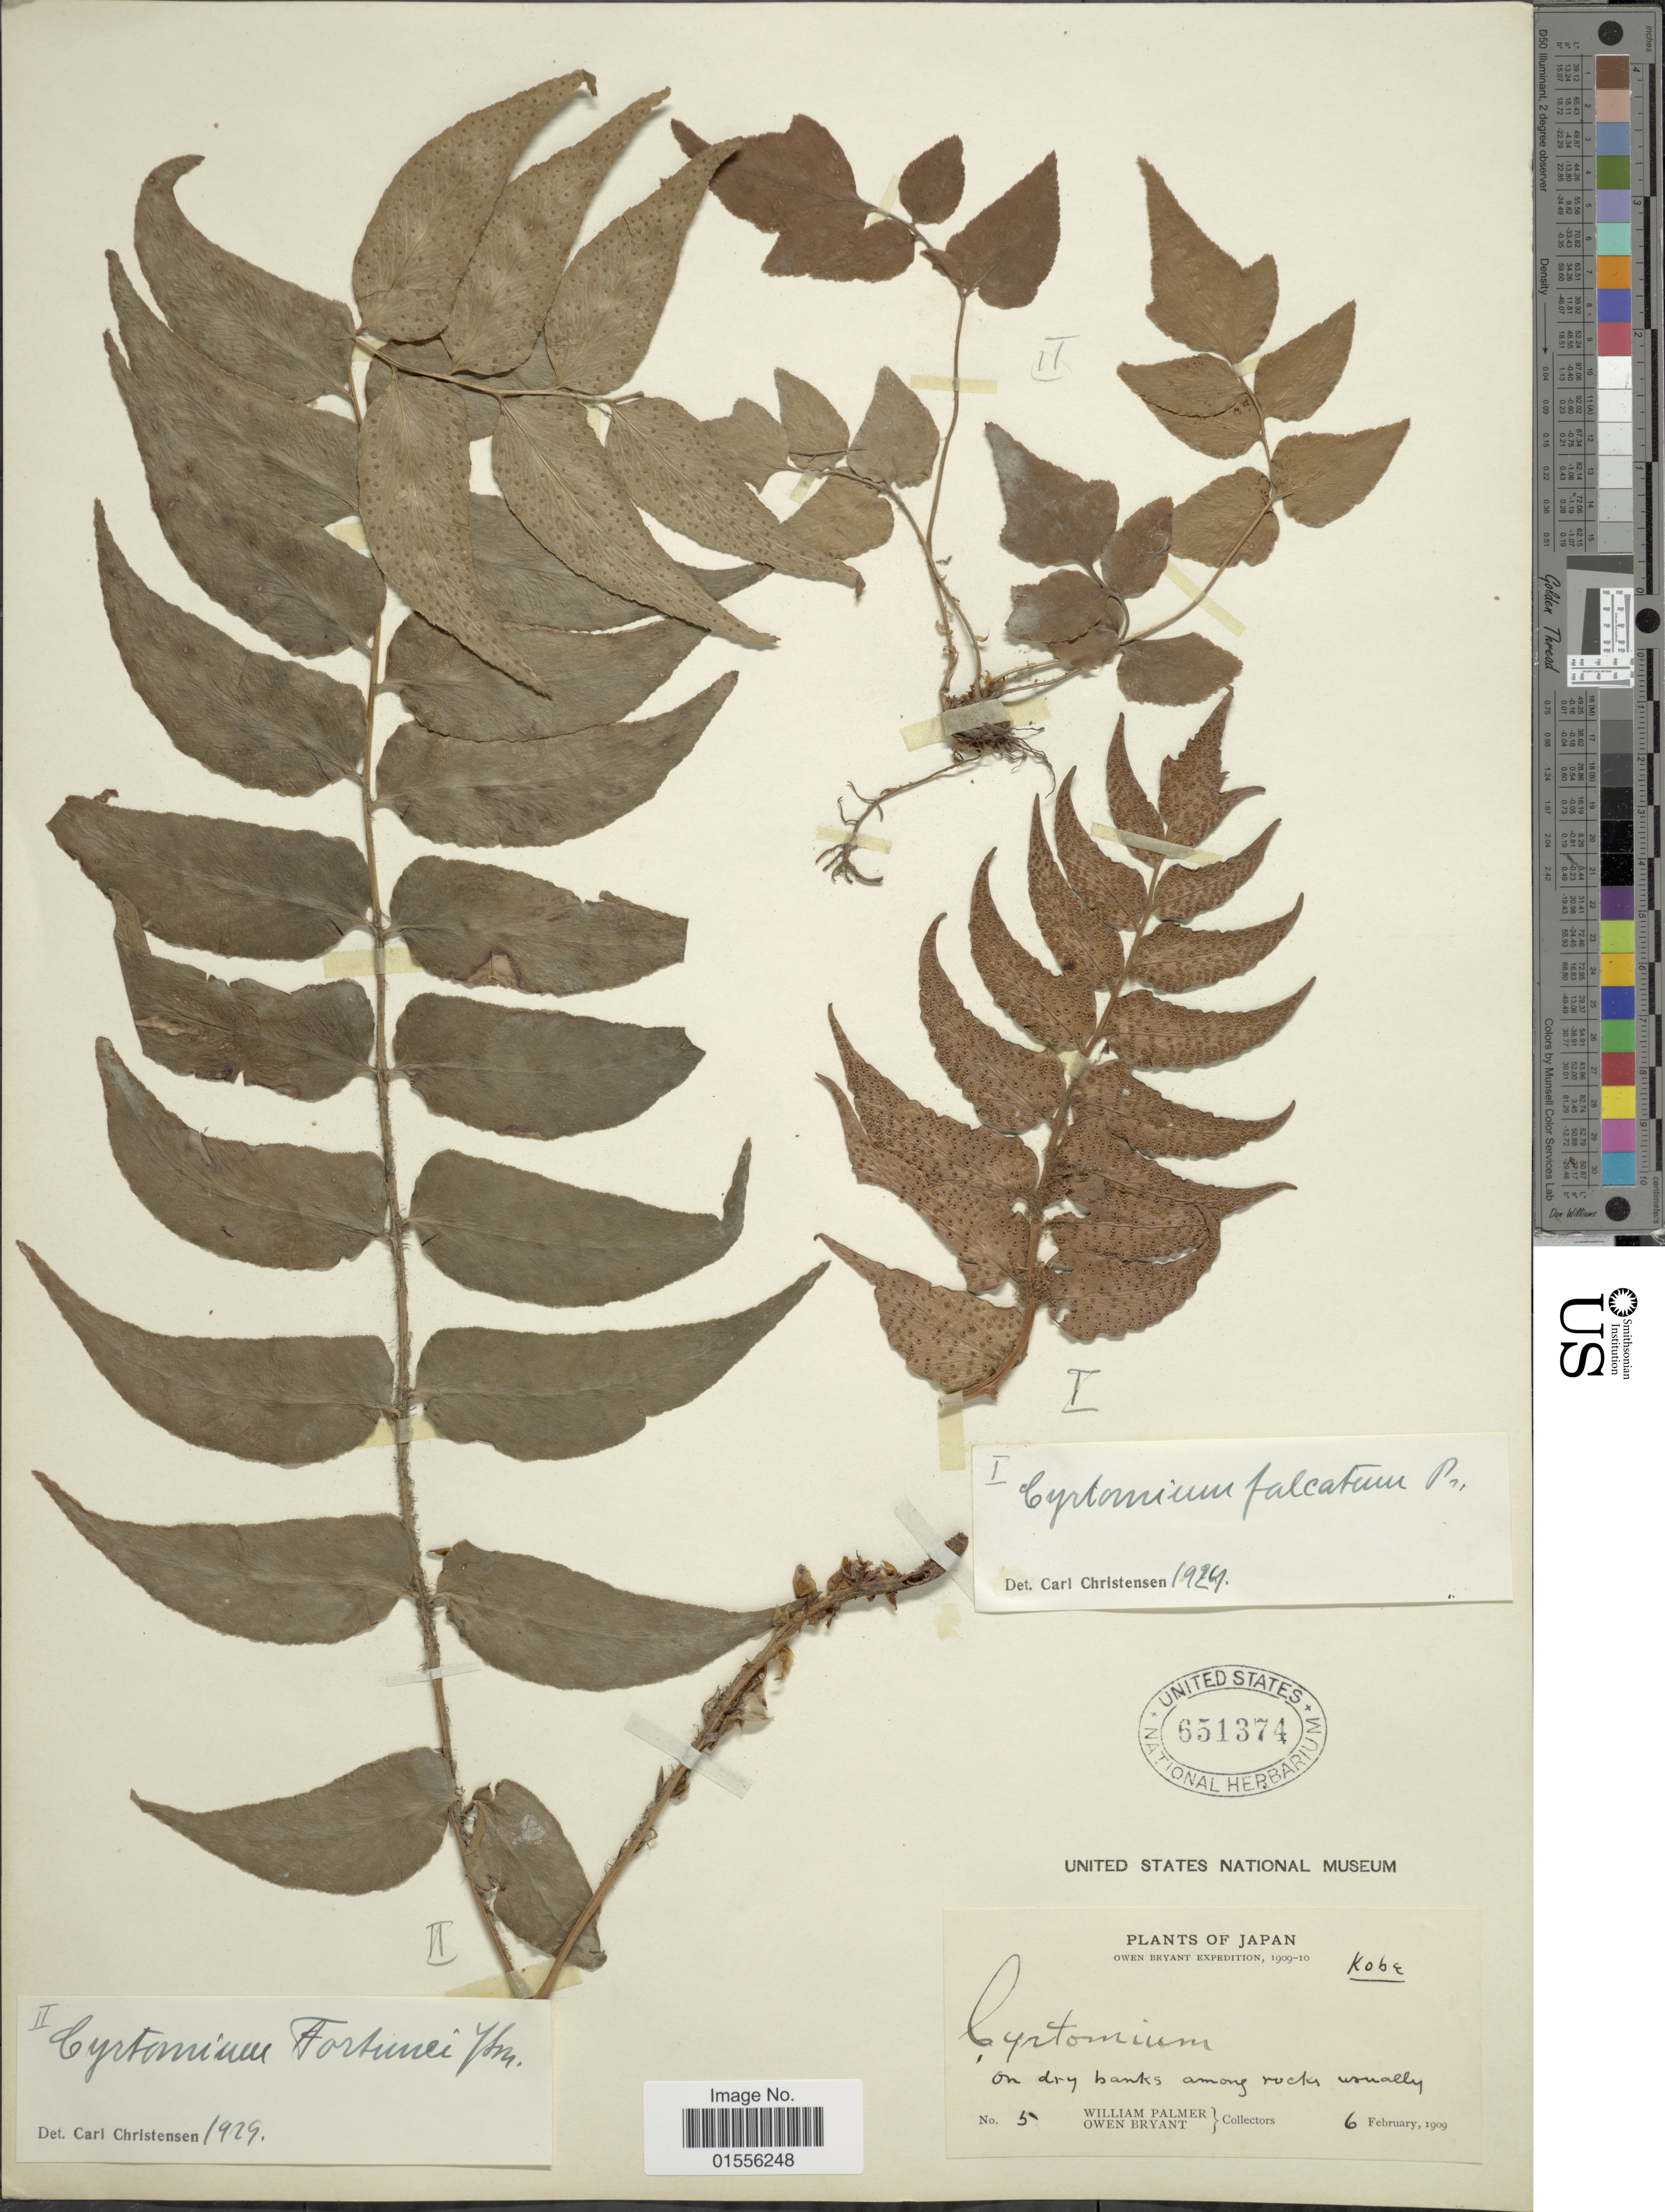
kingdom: Plantae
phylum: Tracheophyta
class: Polypodiopsida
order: Polypodiales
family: Dryopteridaceae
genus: Cyrtomium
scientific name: Cyrtomium fortunei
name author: J. Sm.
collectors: W. Palmer & O. Bryant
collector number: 5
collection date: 1909-02-06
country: Japan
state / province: Hyogo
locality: Kobe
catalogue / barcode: US 651374